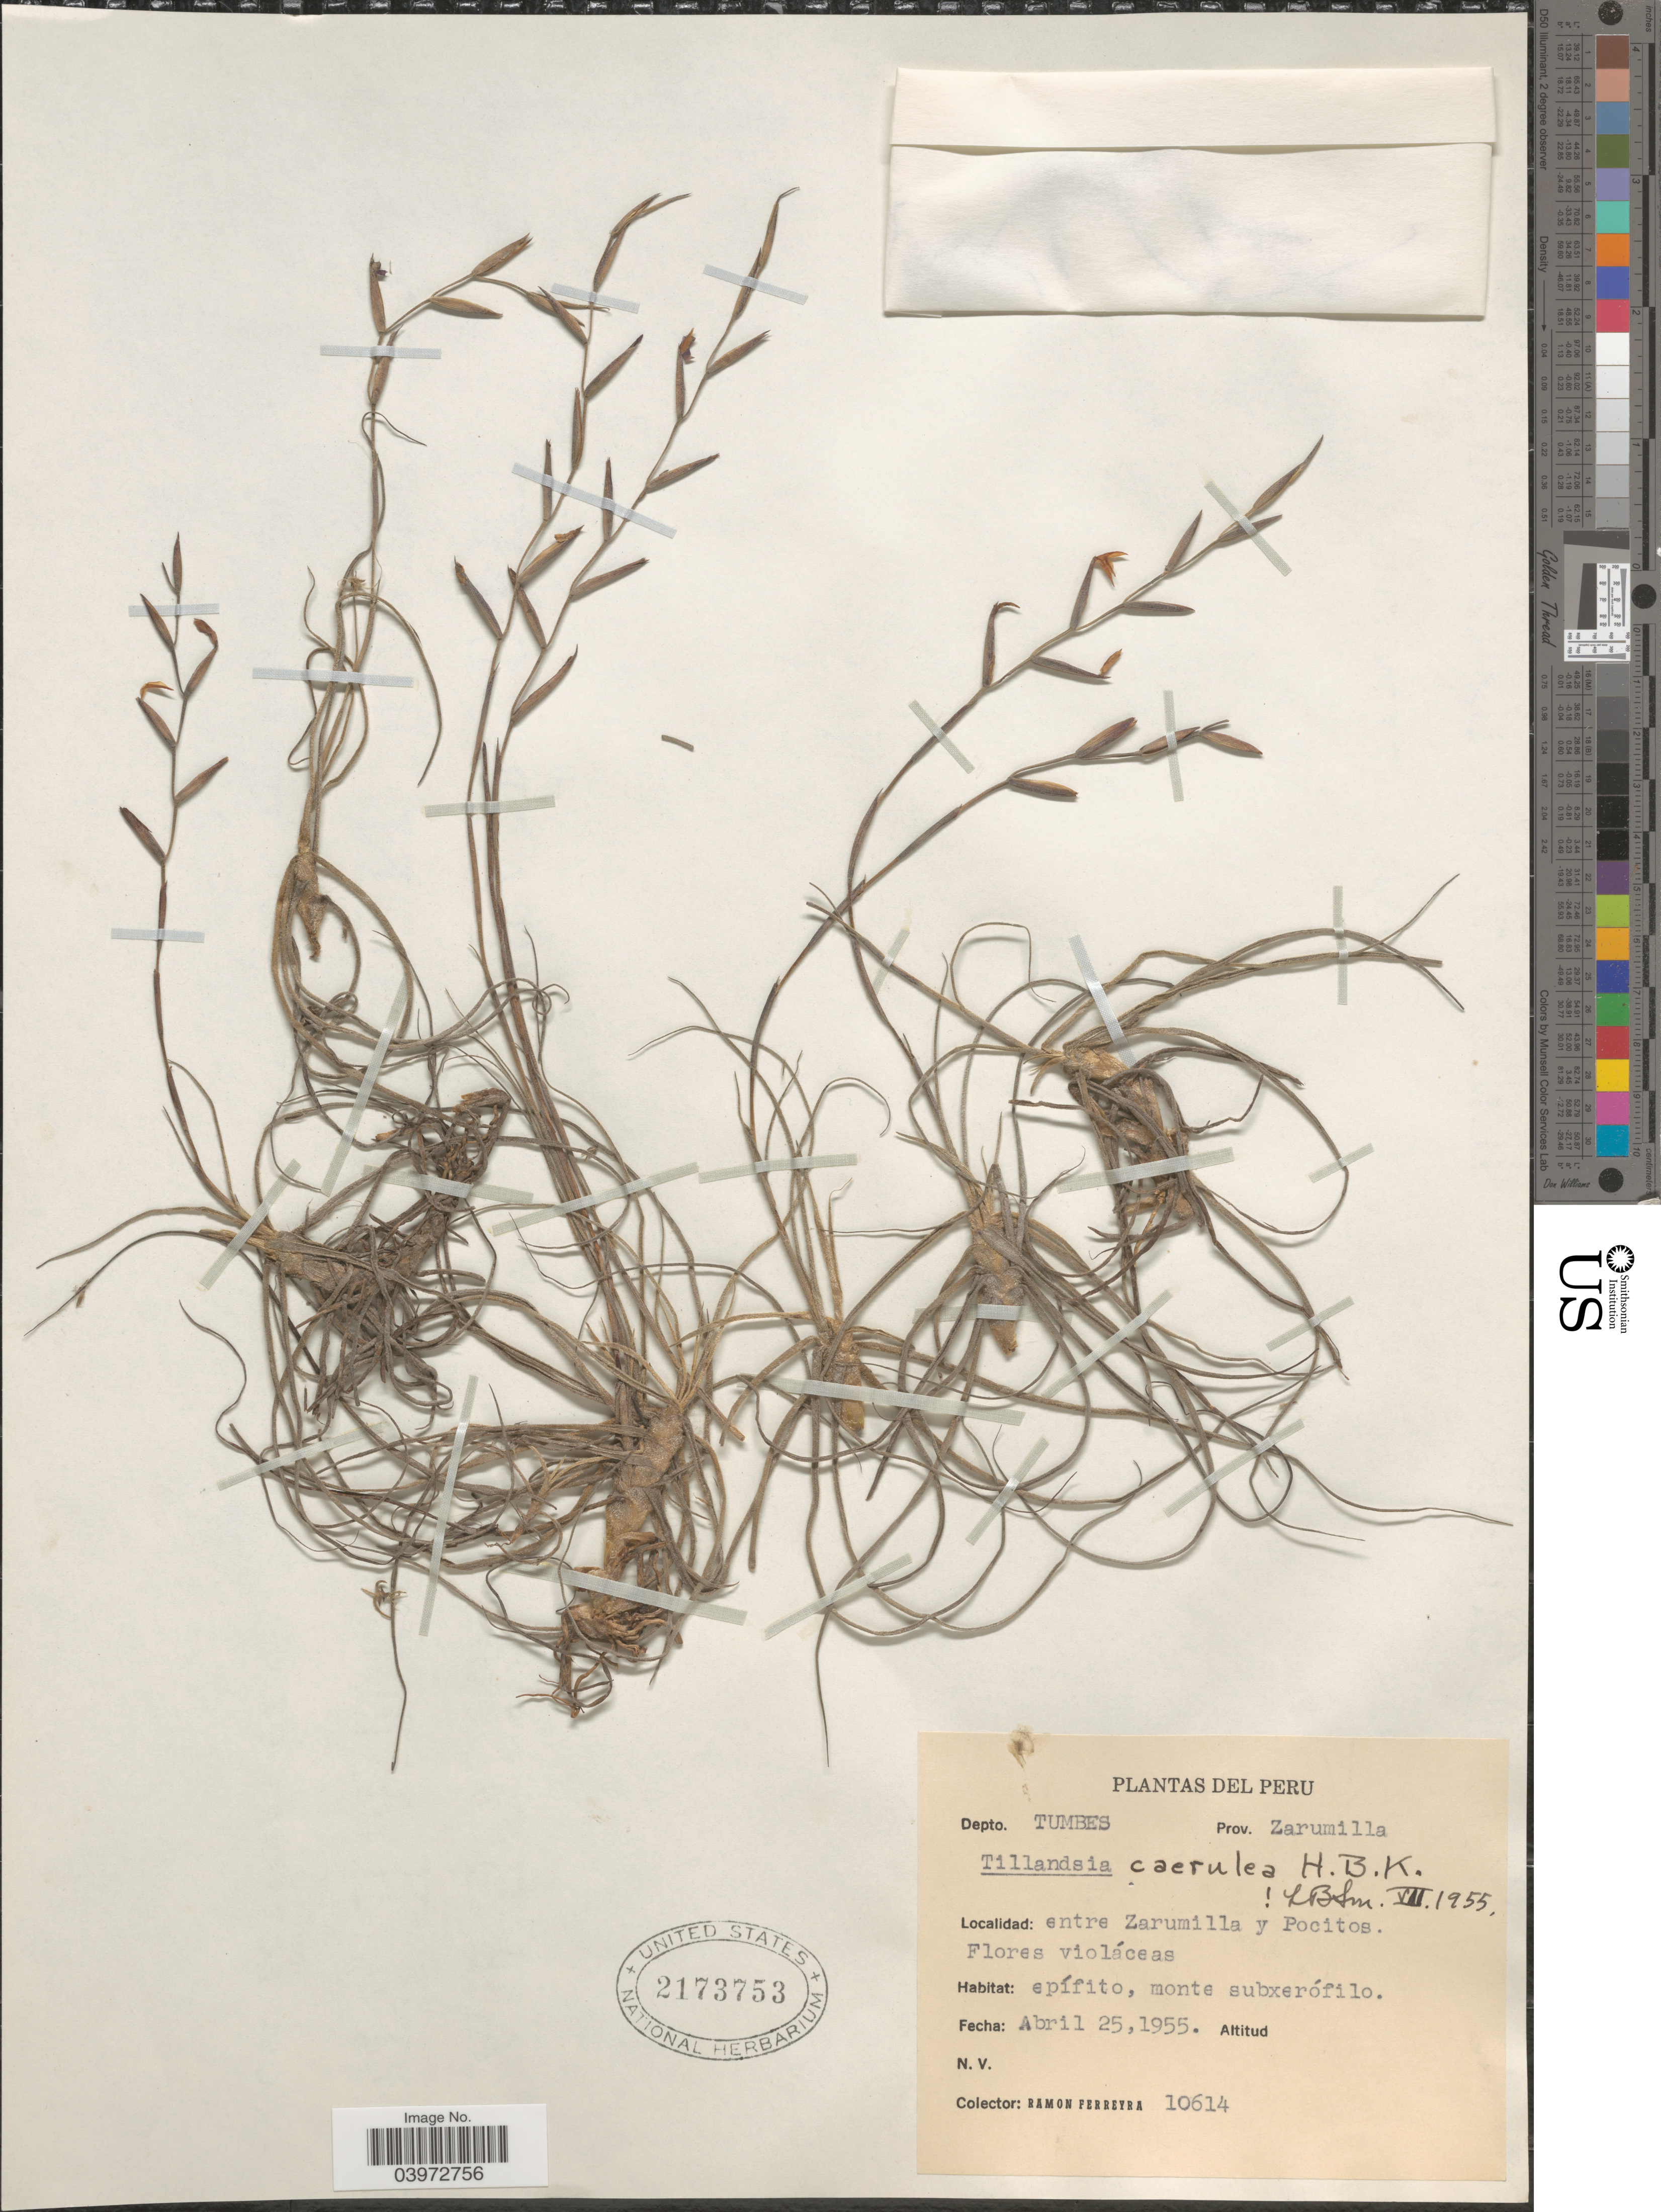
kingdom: Plantae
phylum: Tracheophyta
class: Liliopsida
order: Poales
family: Bromeliaceae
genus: Tillandsia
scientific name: Tillandsia caerulea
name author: Kunth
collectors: R. A. Ferreyra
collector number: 10614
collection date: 1955-04-25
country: Peru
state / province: Tumbes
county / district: Zarumilla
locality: Depto. Tumbes. Prov. Zarumilla. Entre Zarumilla y Pocitos.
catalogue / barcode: US 2173753